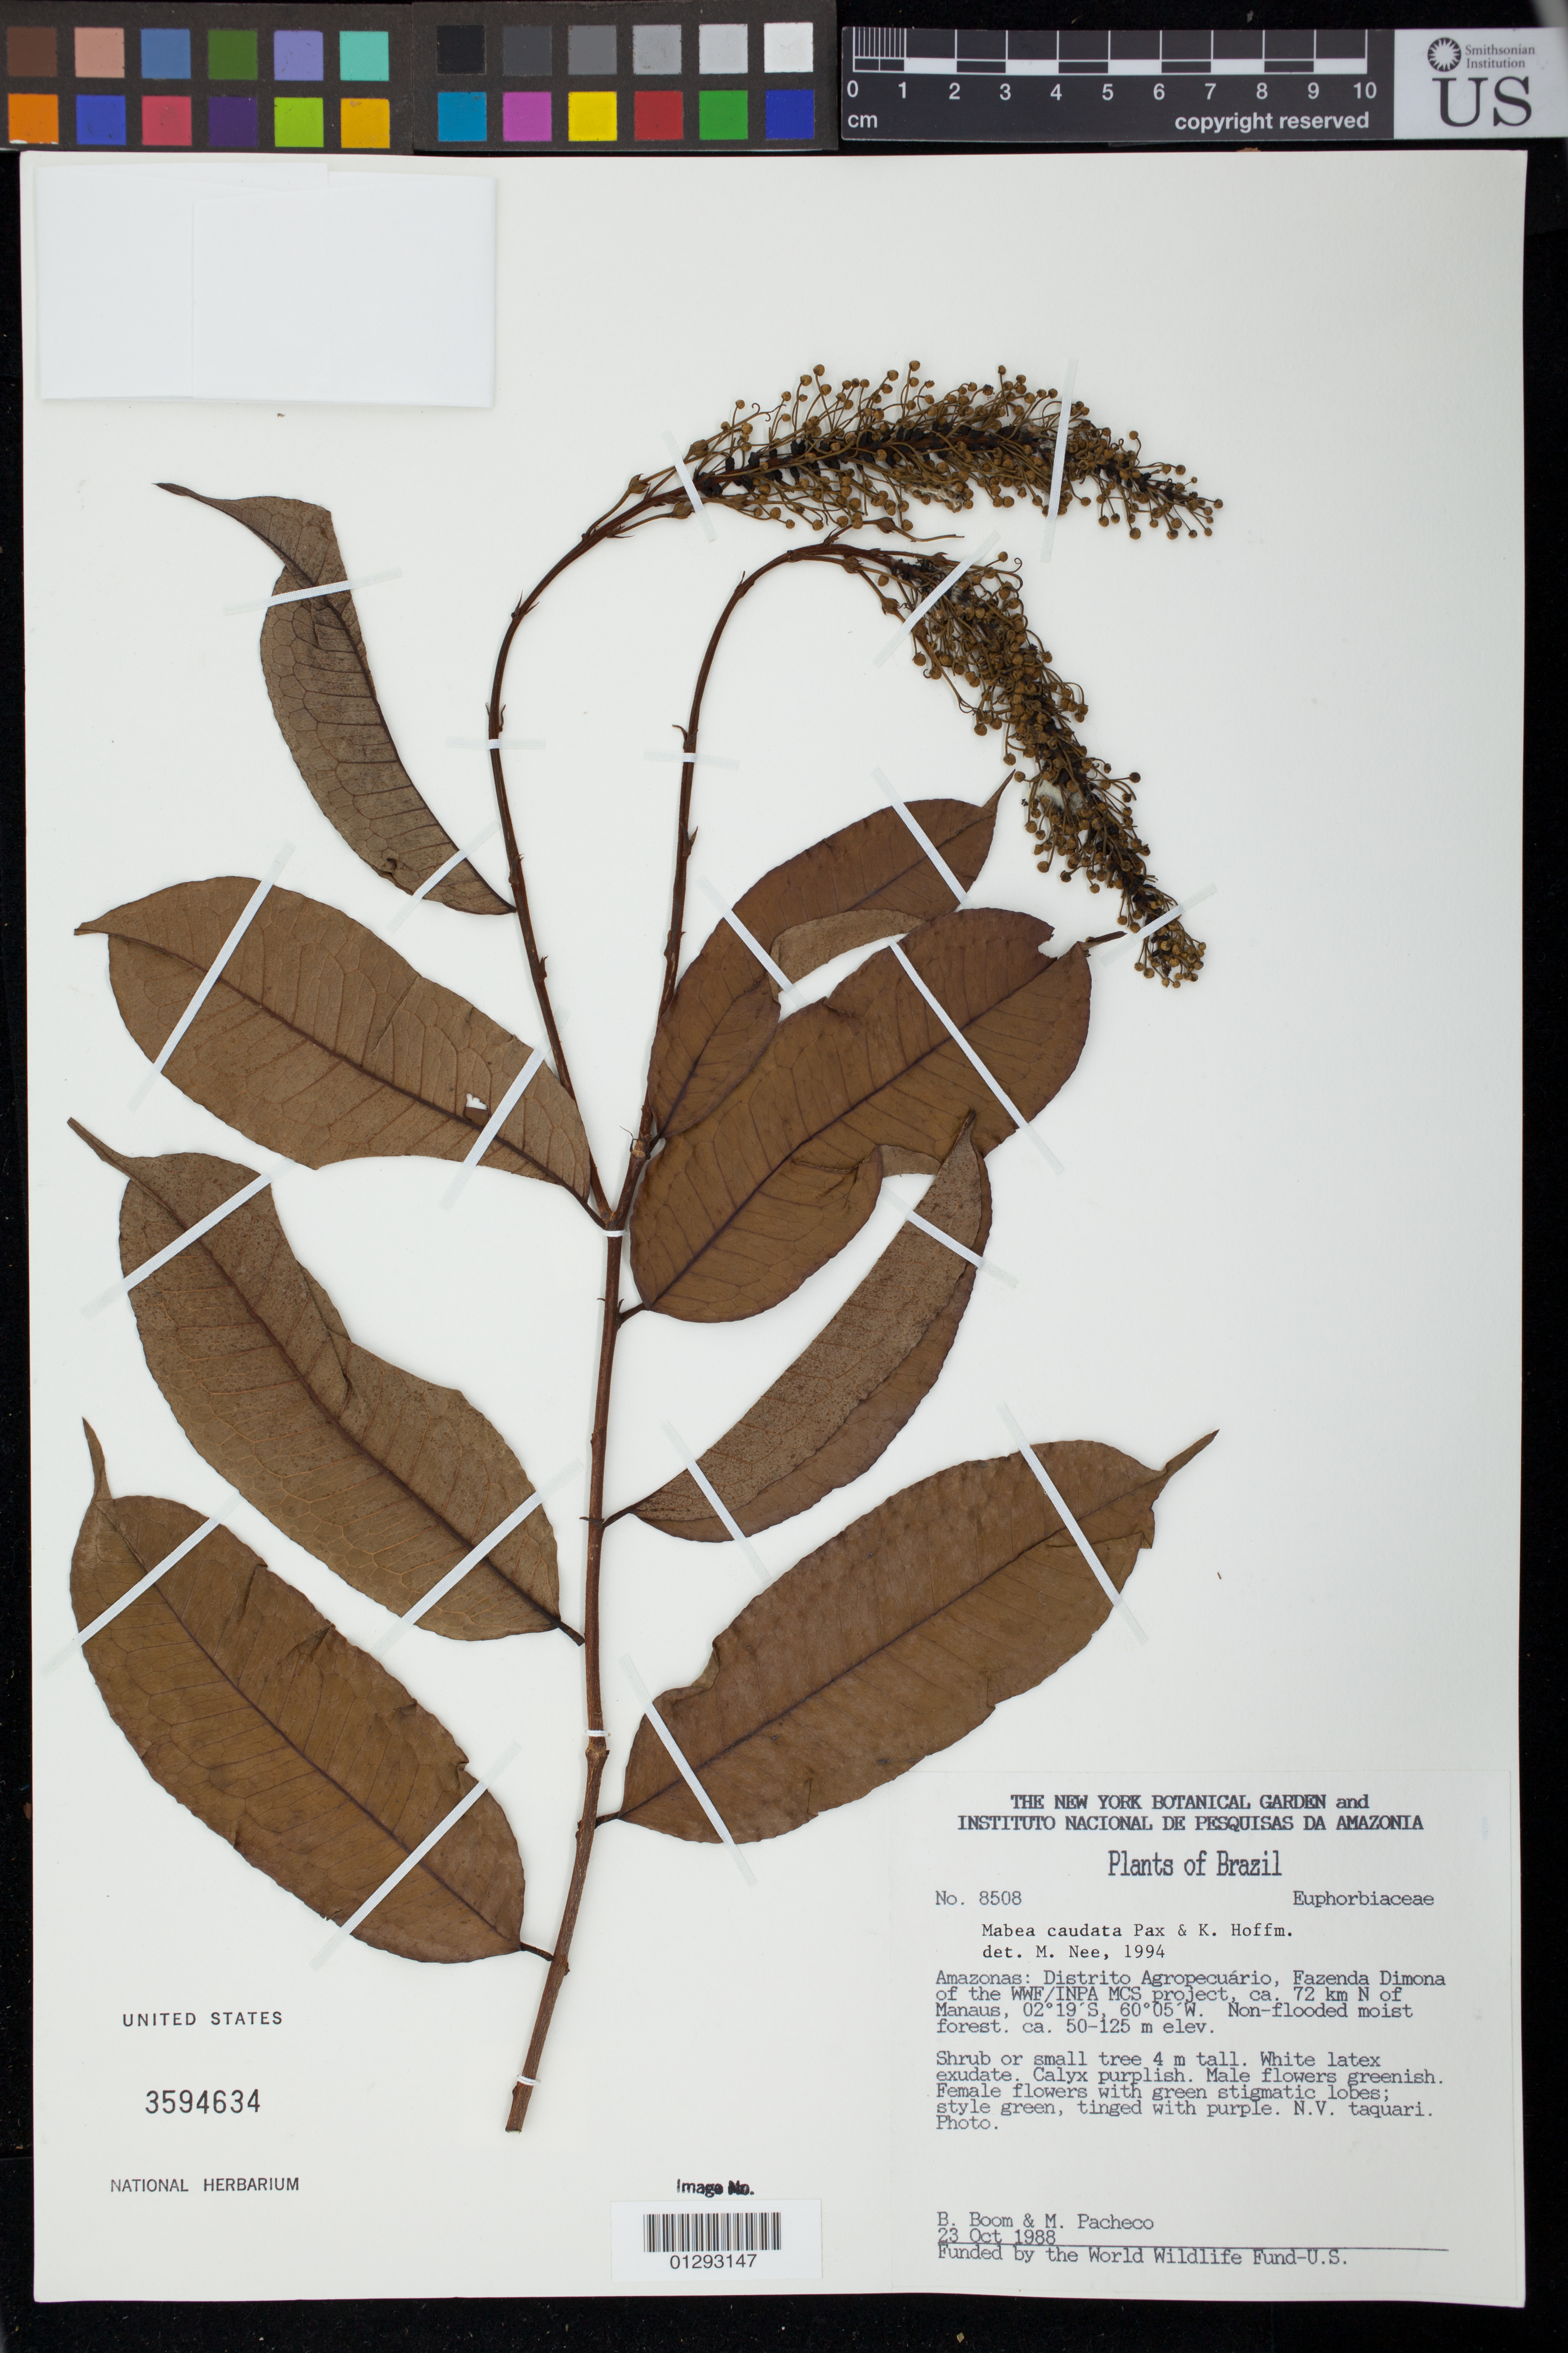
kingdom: Plantae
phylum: Tracheophyta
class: Magnoliopsida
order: Malpighiales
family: Euphorbiaceae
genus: Mabea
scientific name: Mabea caudata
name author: Pax & K. Hoffm.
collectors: M. Pacheco & B. M. Boom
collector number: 8508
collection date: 1988-10-23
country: Brazil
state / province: Amazonas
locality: Distrito Agropecuario, Fazenda Dimona of the WWF/INPA MCS project, ca. 72 km N of Manaus.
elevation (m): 50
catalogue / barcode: US 3594634